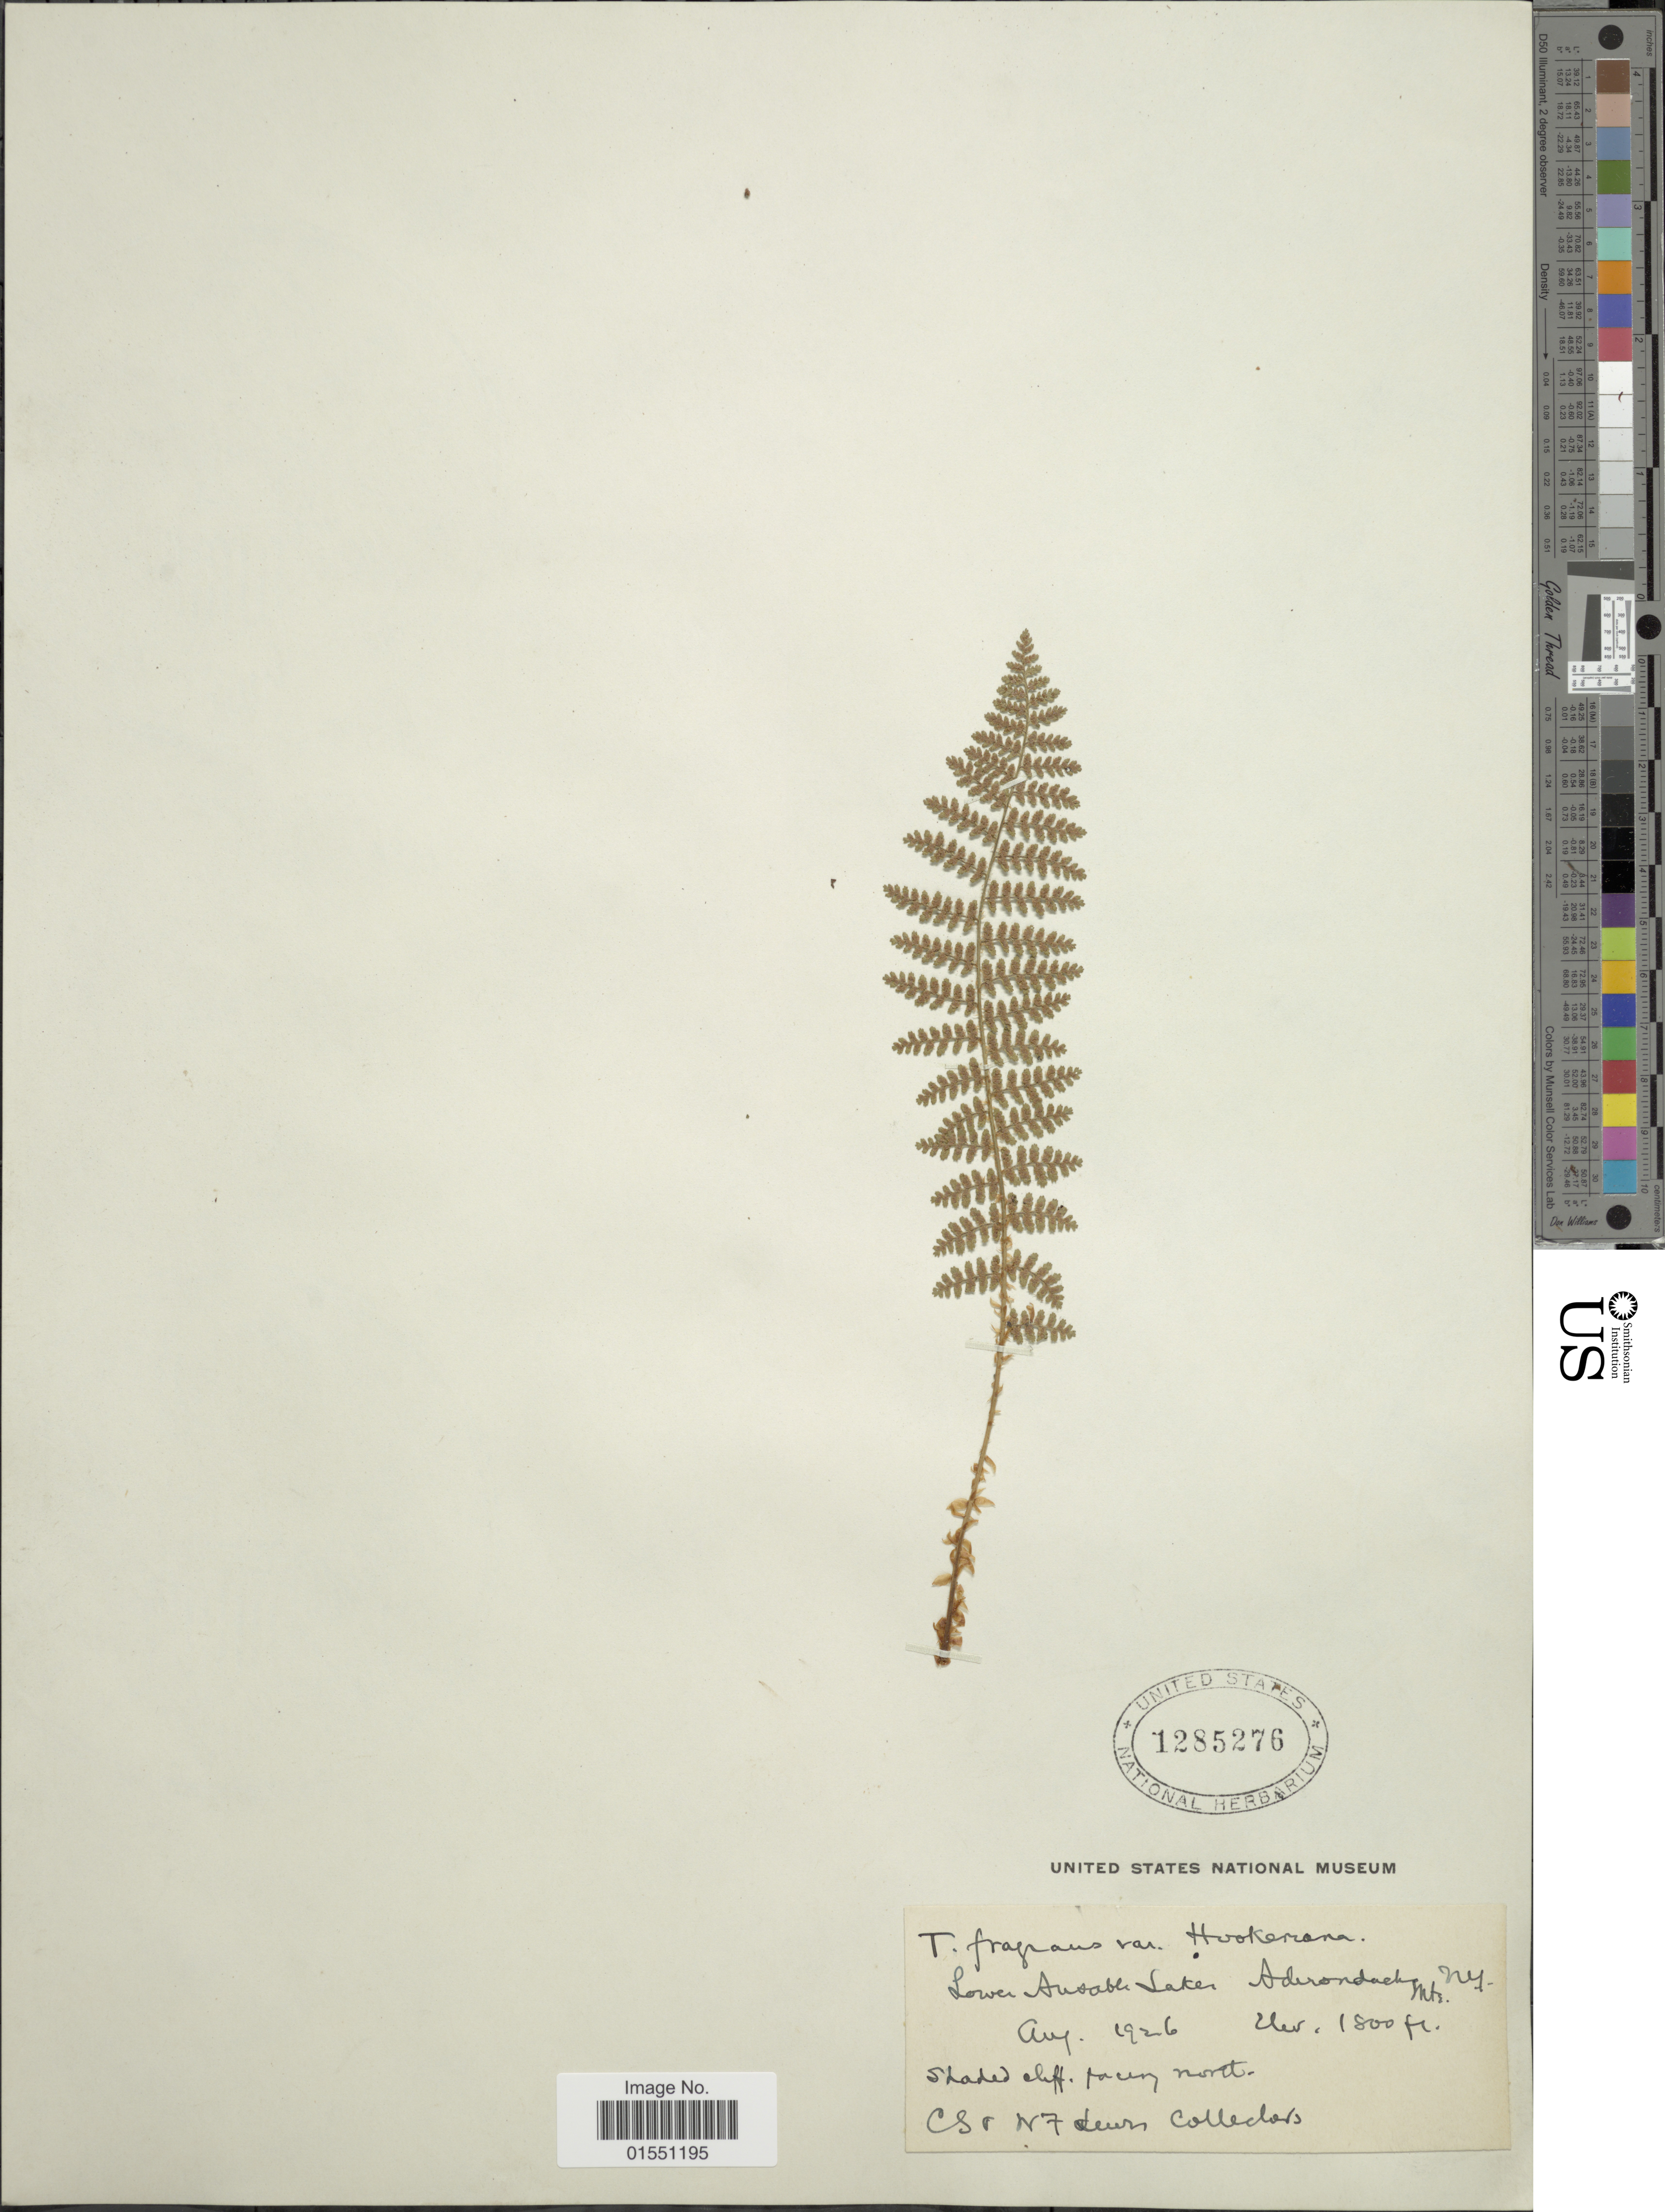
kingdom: Plantae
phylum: Tracheophyta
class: Polypodiopsida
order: Polypodiales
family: Dryopteridaceae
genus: Dryopteris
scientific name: Dryopteris fragrans var. hookeriana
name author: A. Prince ex Weath.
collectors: C. Lewis & H. Lewis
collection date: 1926-08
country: United States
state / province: New York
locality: Lower Ausable Lakes. Aderondack Mts.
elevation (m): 549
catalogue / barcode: US 1285276